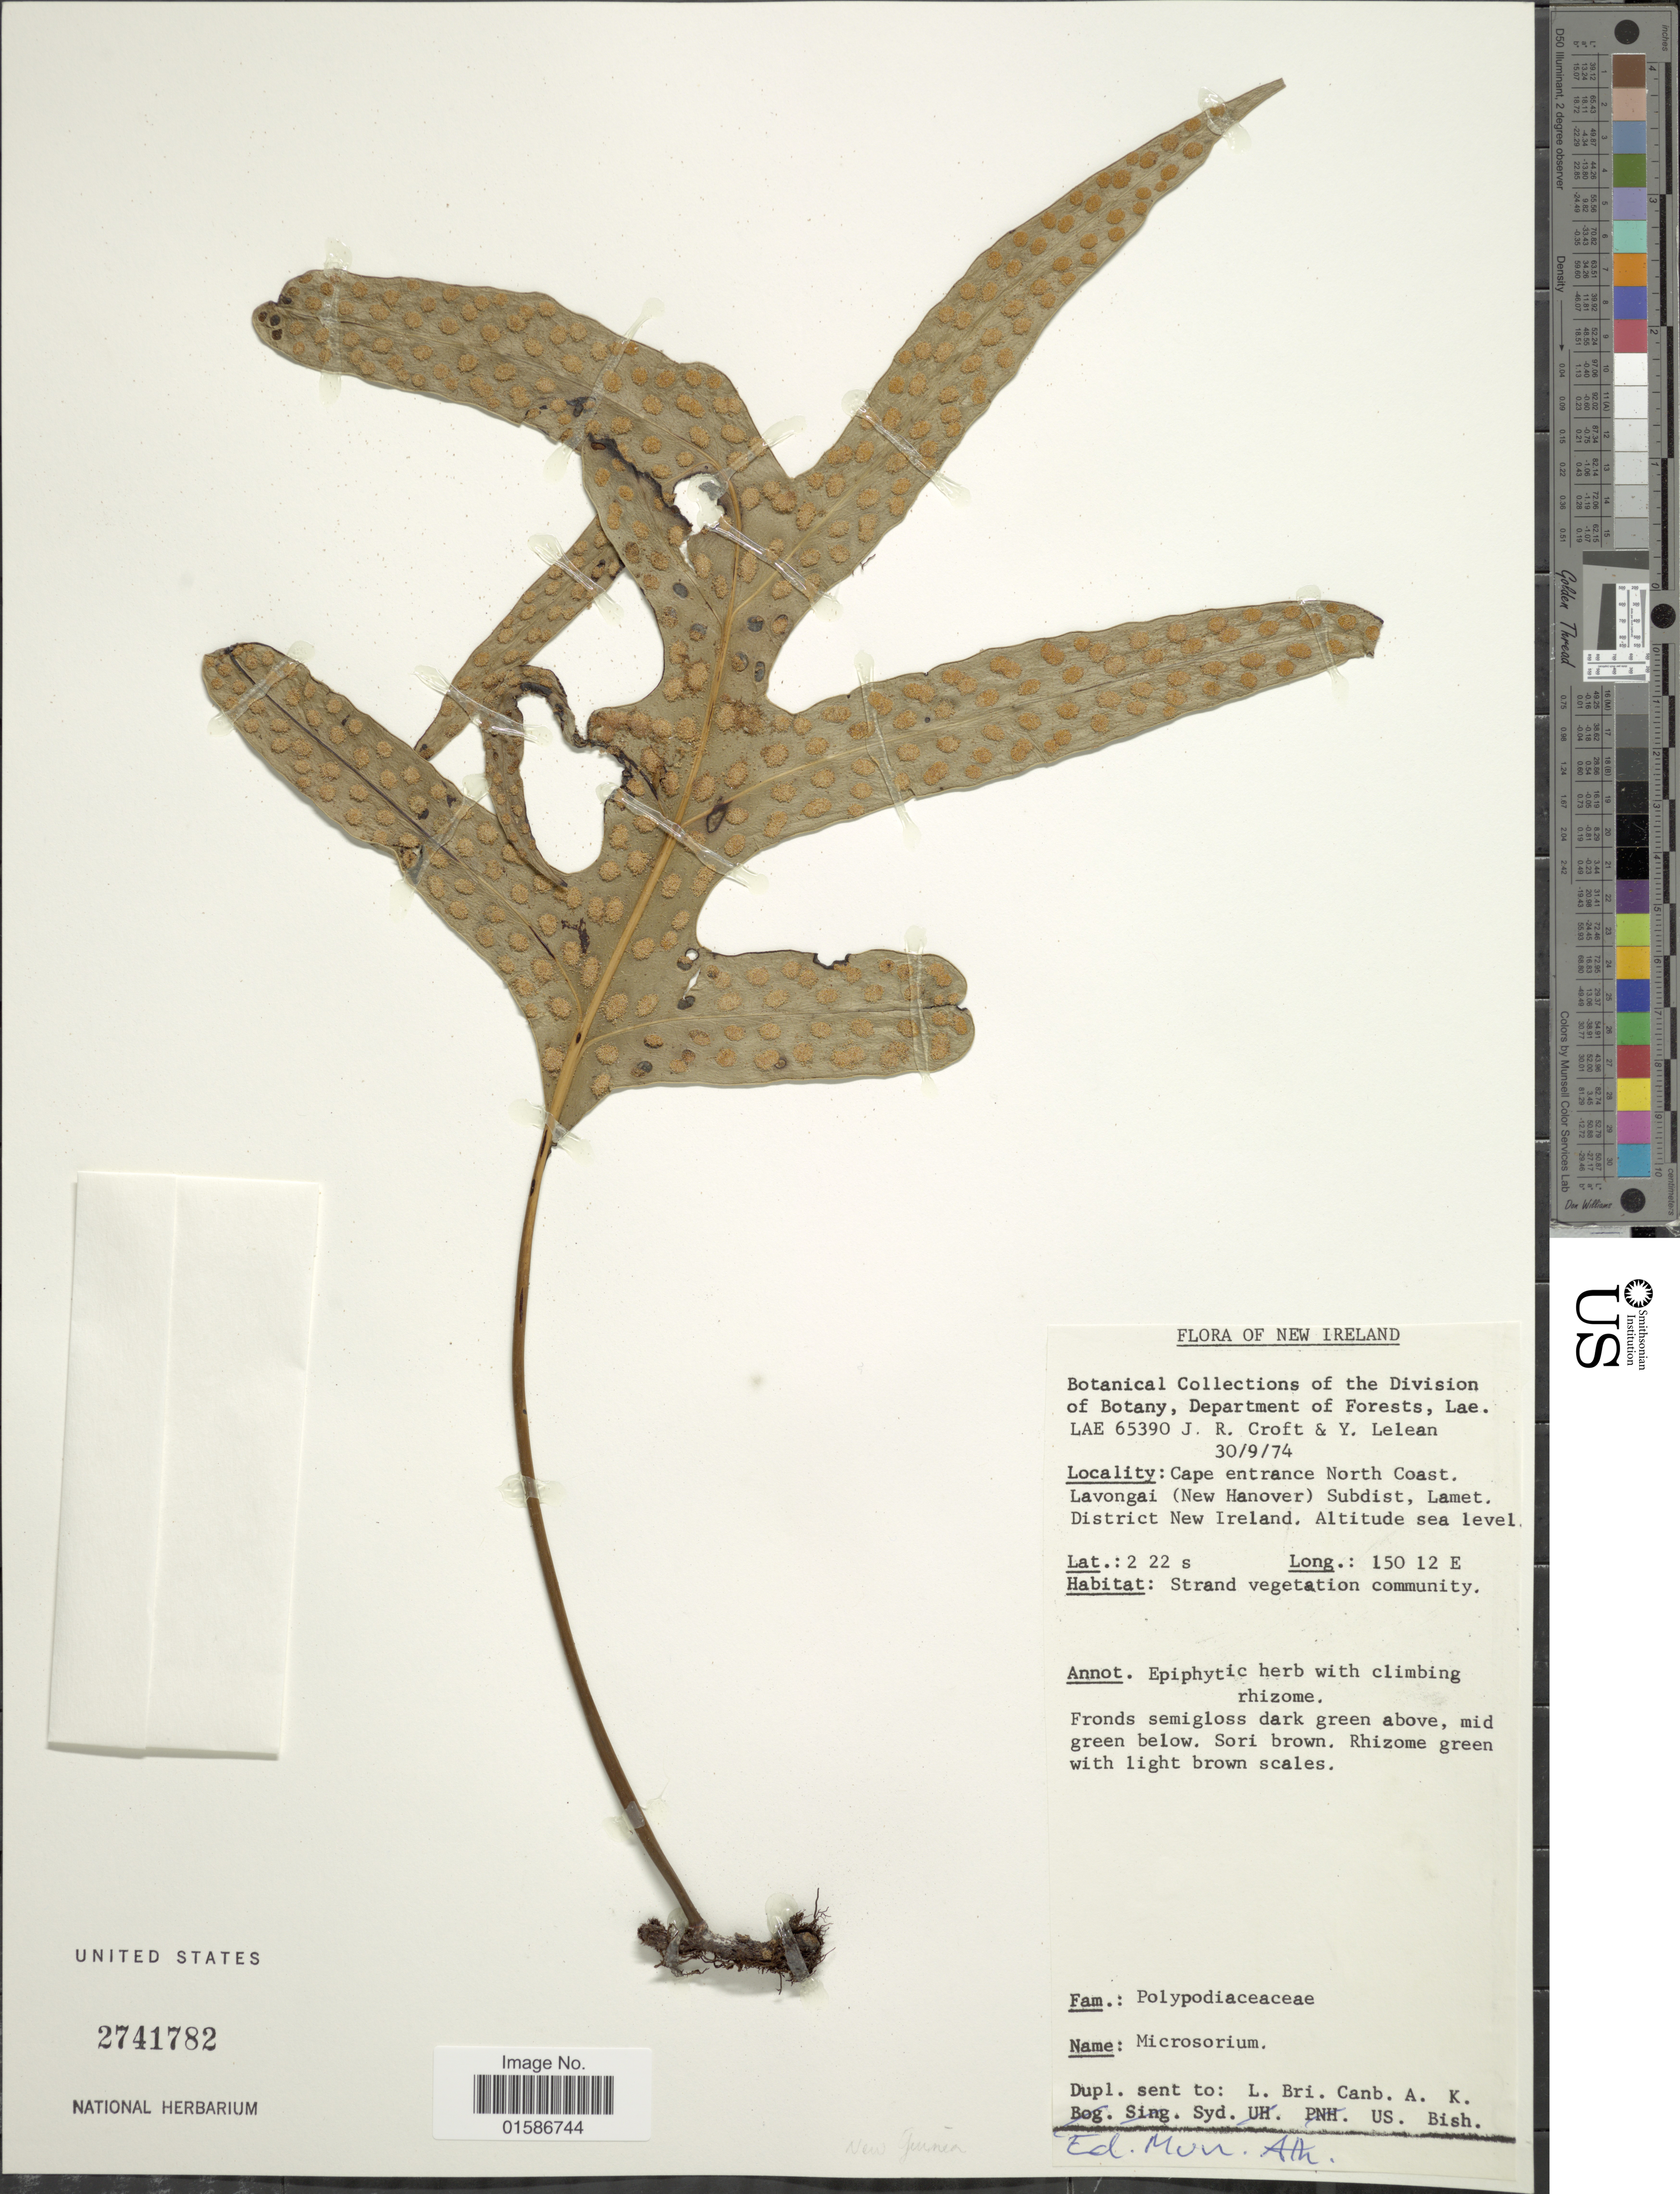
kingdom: Plantae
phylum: Tracheophyta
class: Polypodiopsida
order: Polypodiales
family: Polypodiaceae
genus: Microsorum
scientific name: Microsorum scolopendria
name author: (Burm. f.) Copel.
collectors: J. R. Croft & Y. Lelean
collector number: LAE 65390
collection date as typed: Transcribed d/m/y: 30/9/74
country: Papua New Guinea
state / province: New Ireland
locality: Cape entrance North Coast. lavongai (New Hanover) Subdist, Lamet, District New Ireland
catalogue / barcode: US 2741782